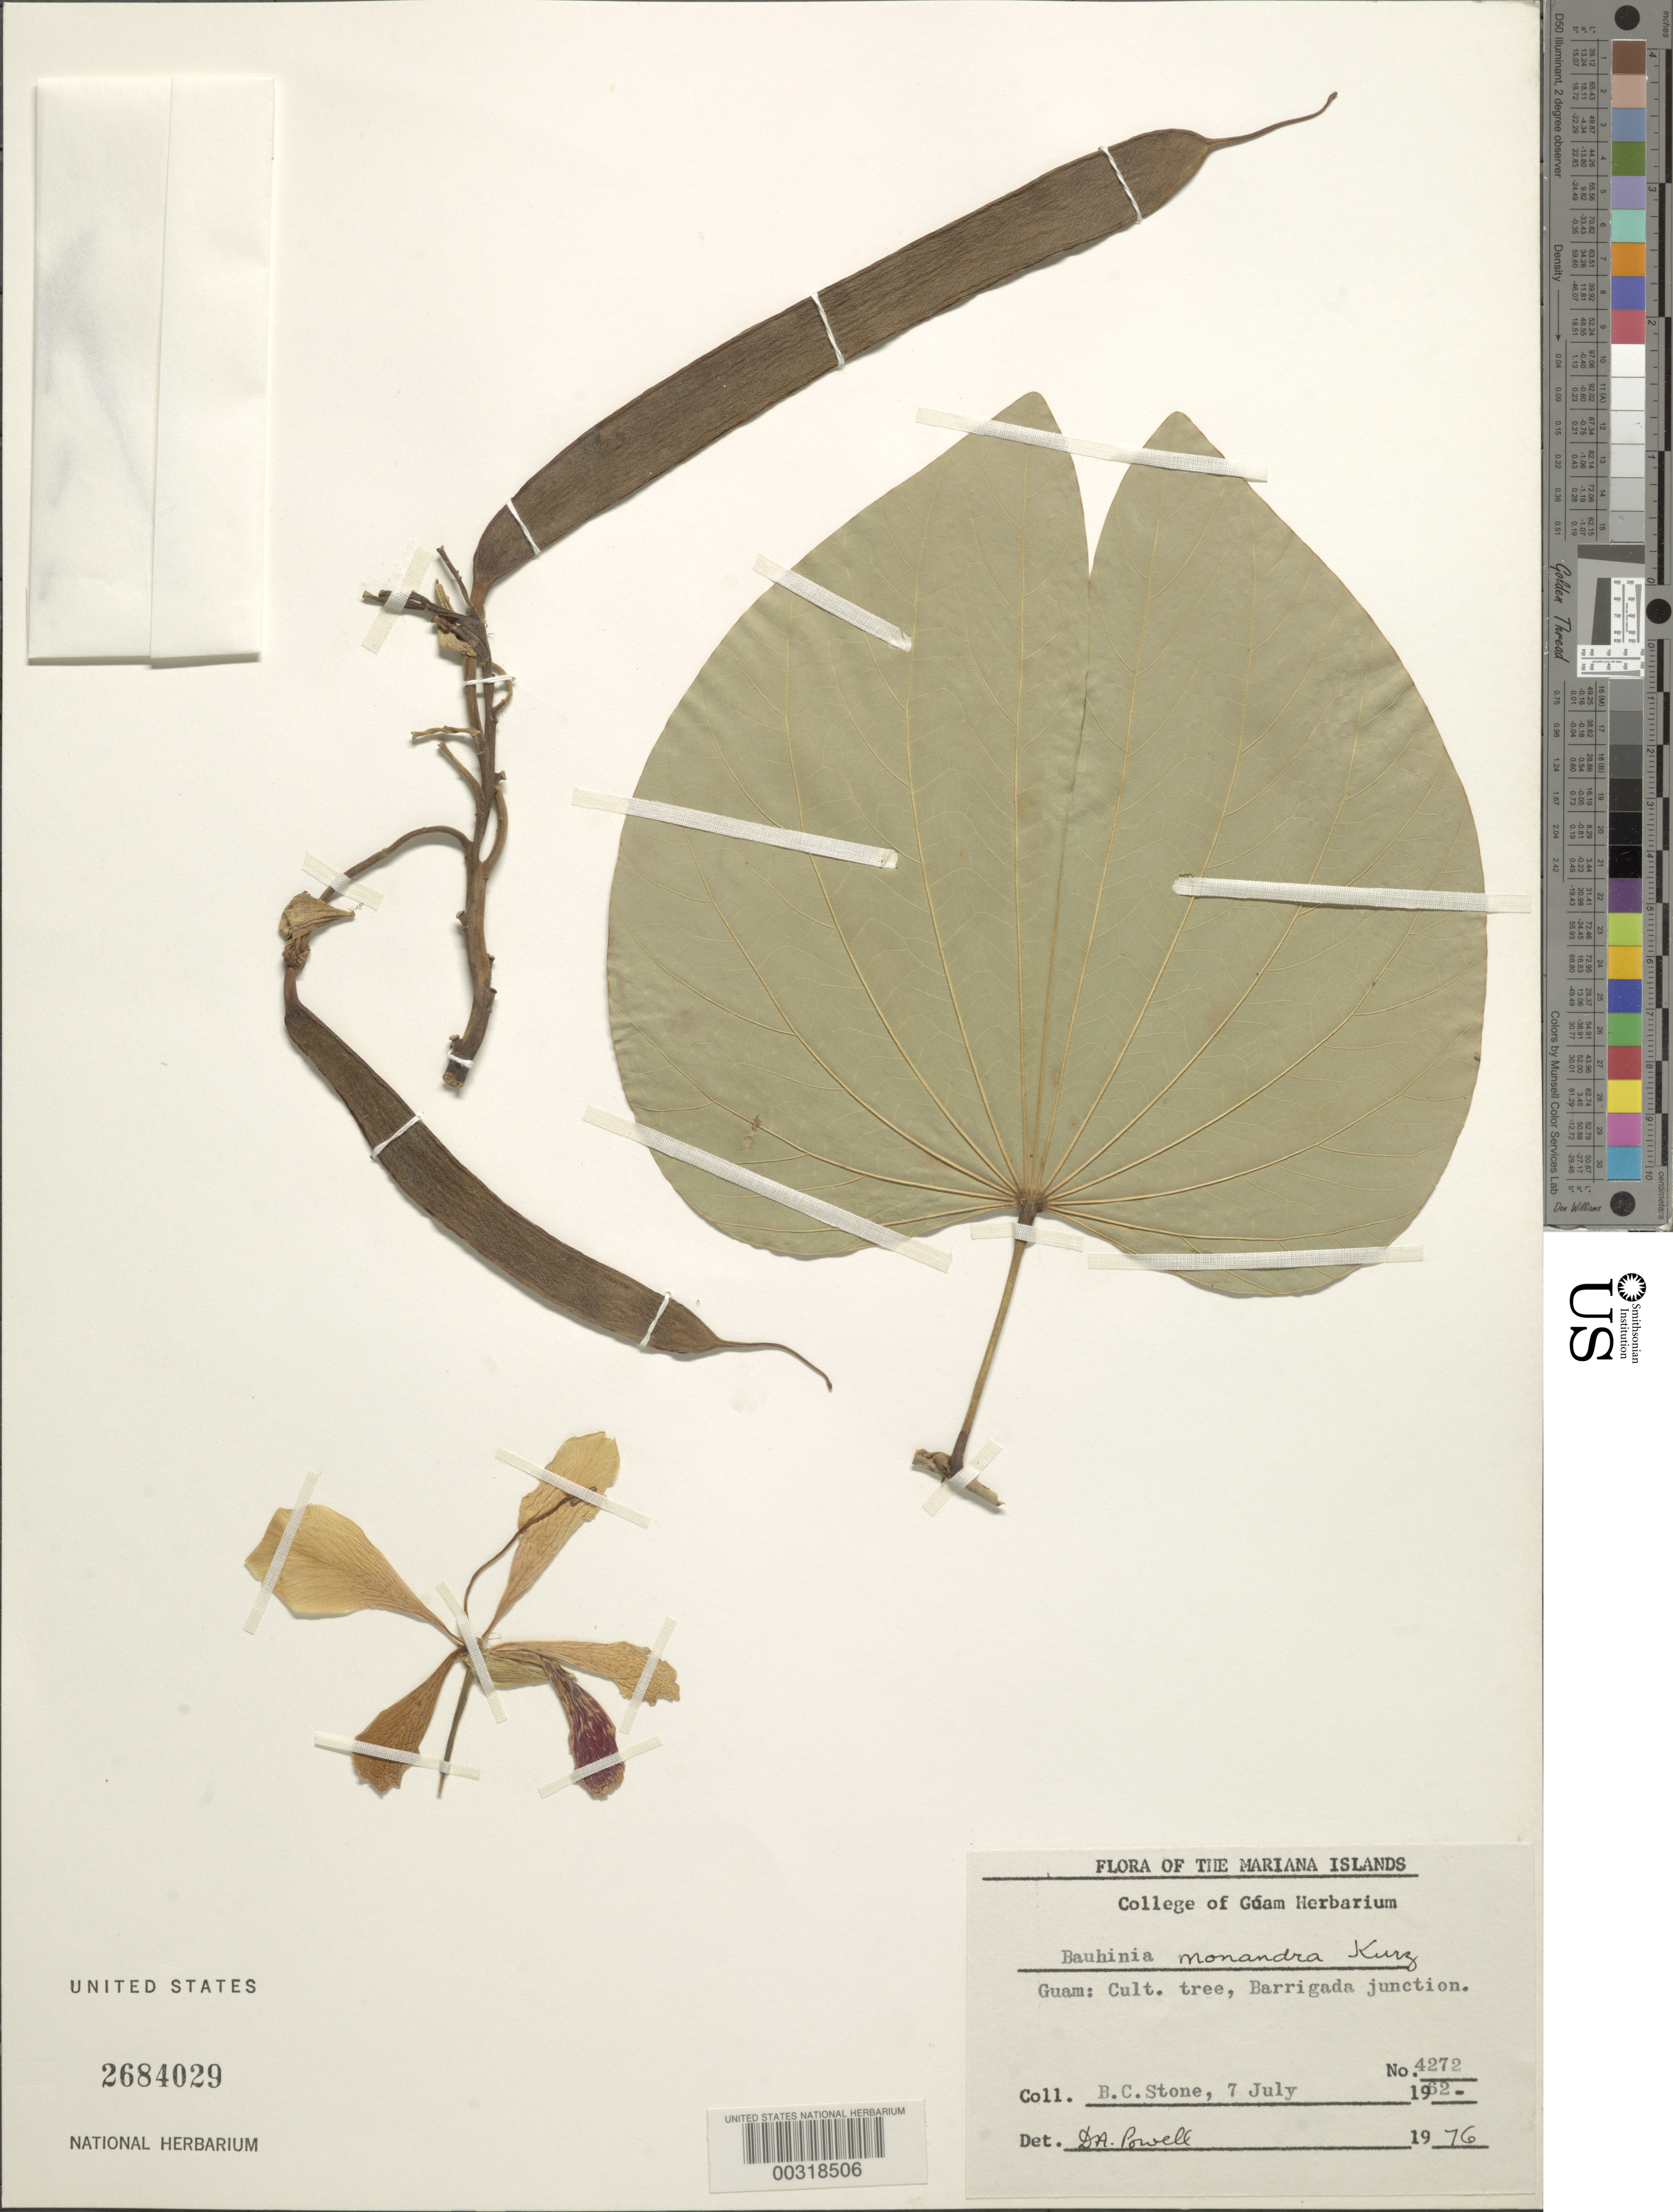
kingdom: Plantae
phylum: Tracheophyta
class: Magnoliopsida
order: Fabales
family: Fabaceae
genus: Bauhinia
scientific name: Bauhinia monandra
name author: Kurz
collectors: B. C. Stone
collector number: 4272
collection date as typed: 1962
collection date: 1962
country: Guam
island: Guam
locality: Barrigada junction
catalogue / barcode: US 2684029